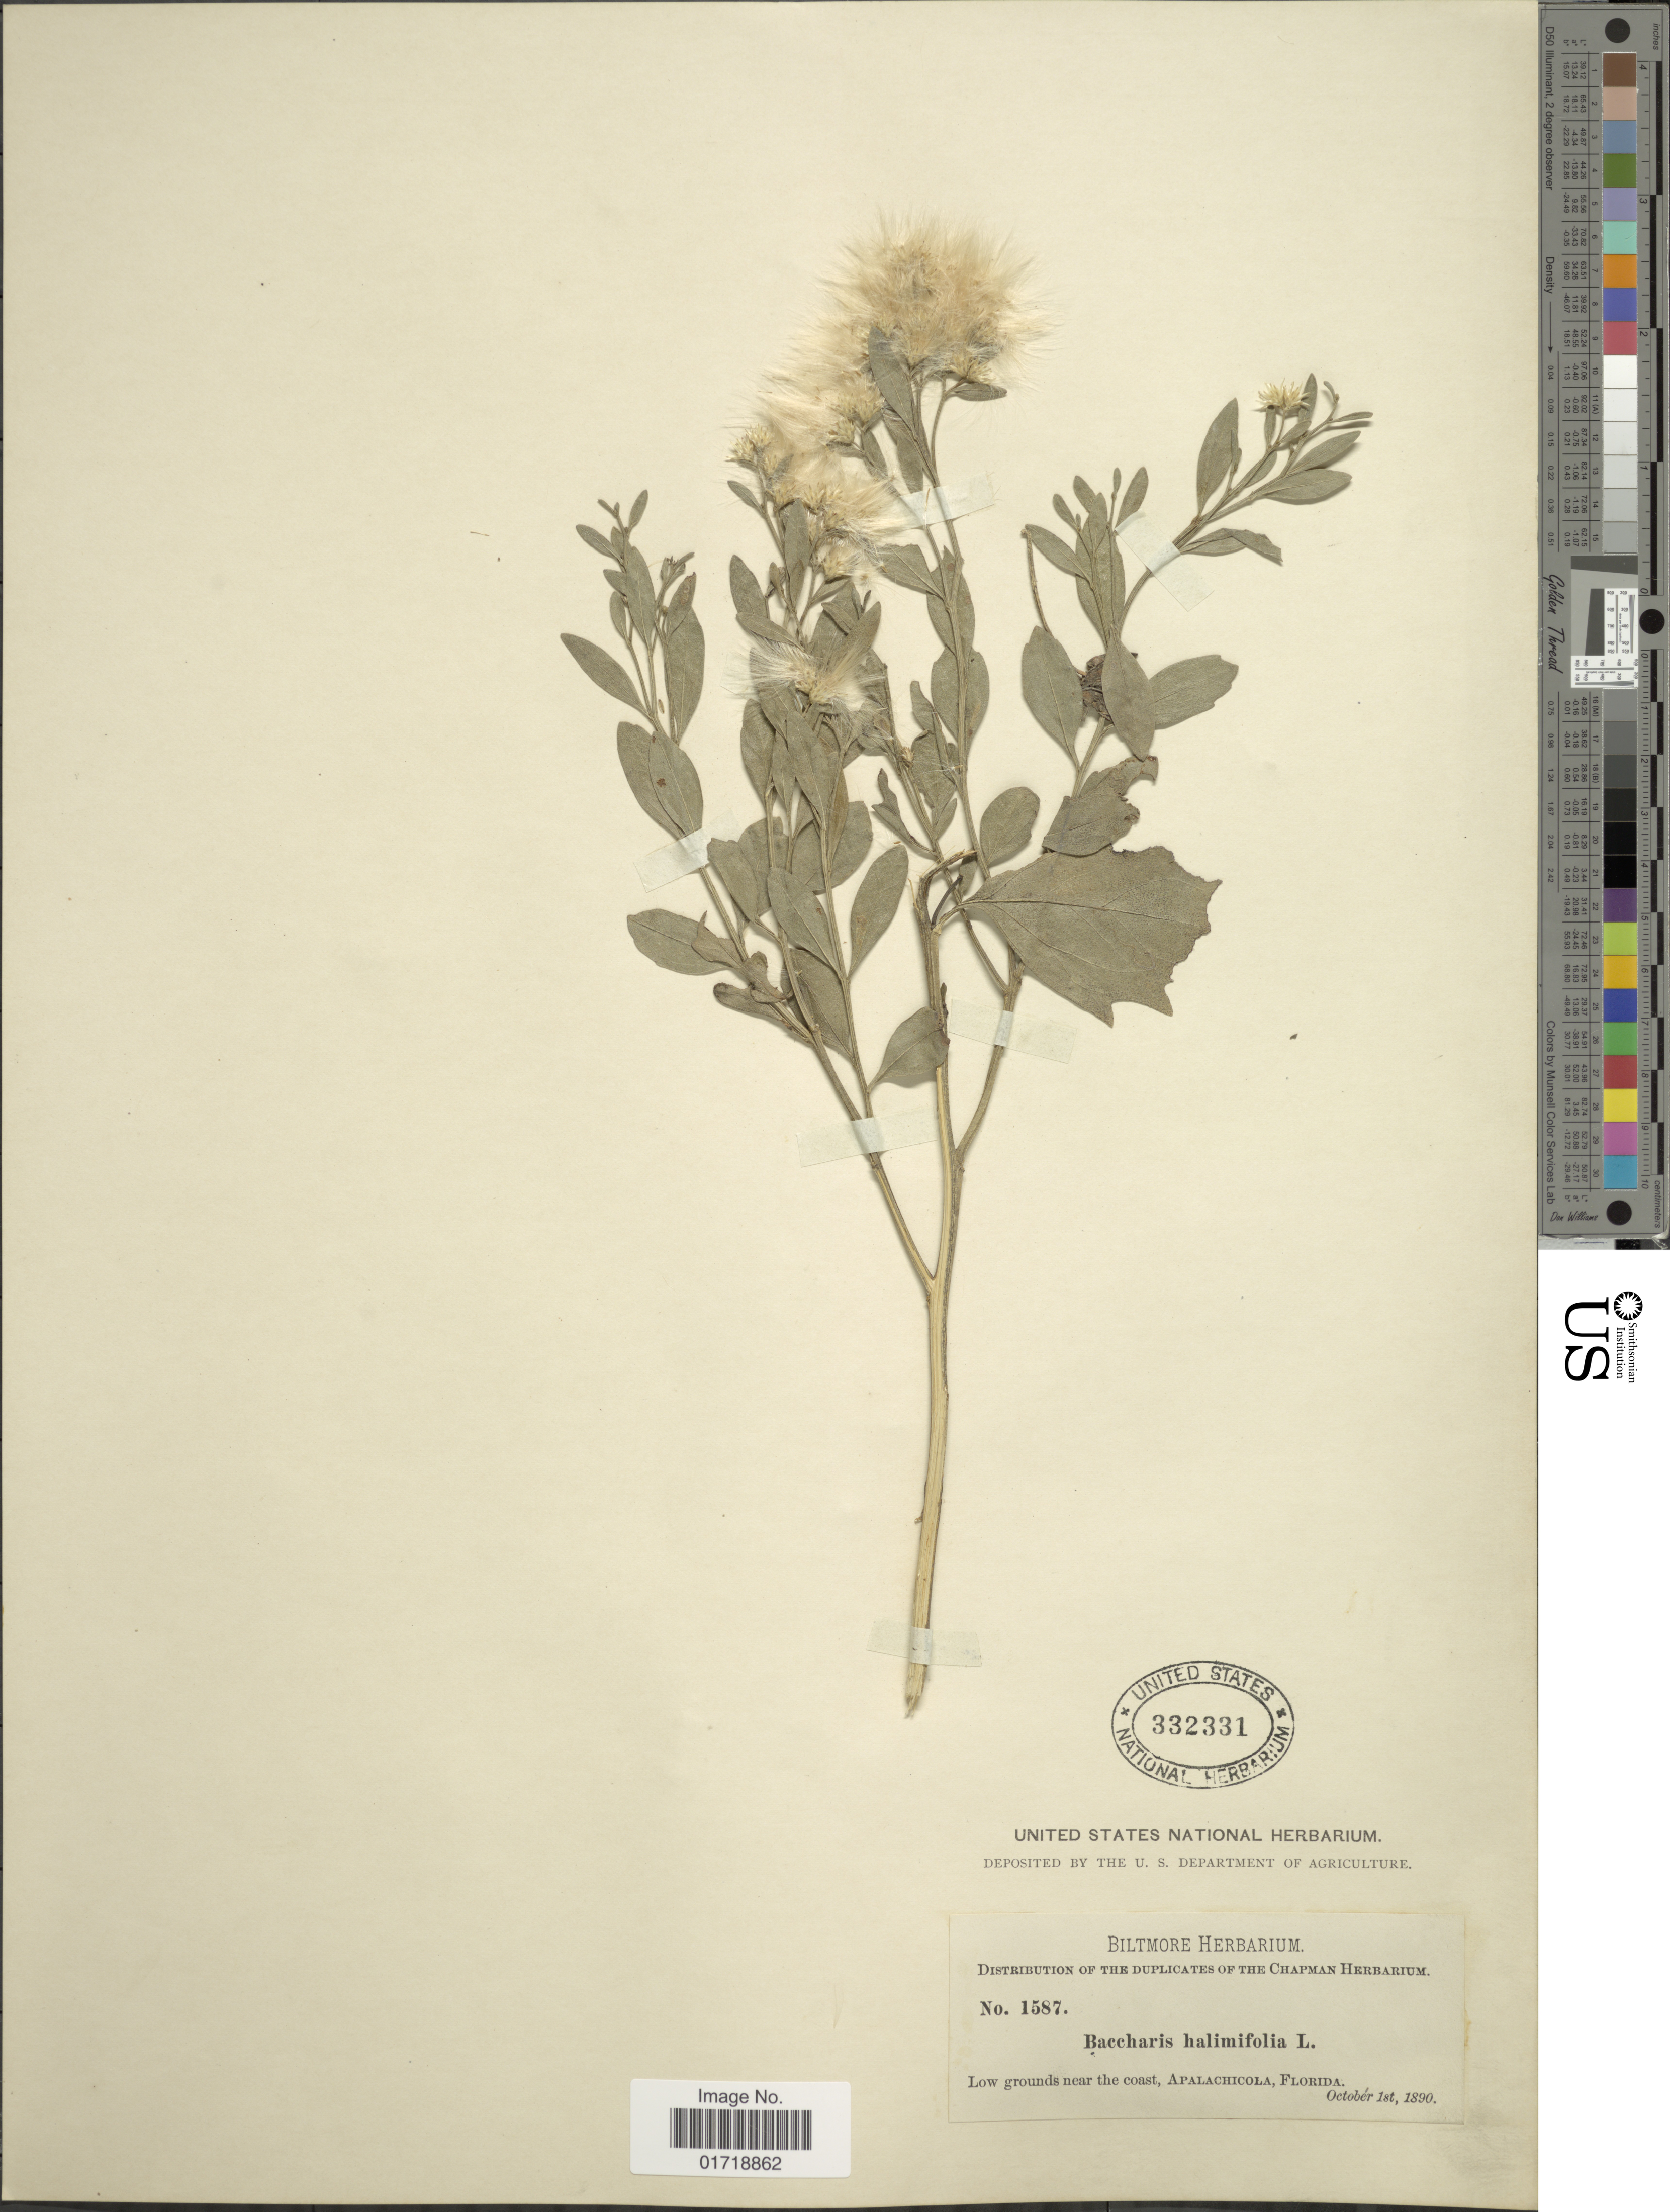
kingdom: Plantae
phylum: Tracheophyta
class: Magnoliopsida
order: Asterales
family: Asteraceae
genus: Baccharis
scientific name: Baccharis halimifolia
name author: L.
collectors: ex herb. Biltmore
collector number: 1587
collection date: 1890-10-01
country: United States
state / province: Florida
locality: Low grounds near the coast, Apalachicola, Florida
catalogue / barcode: US 332331